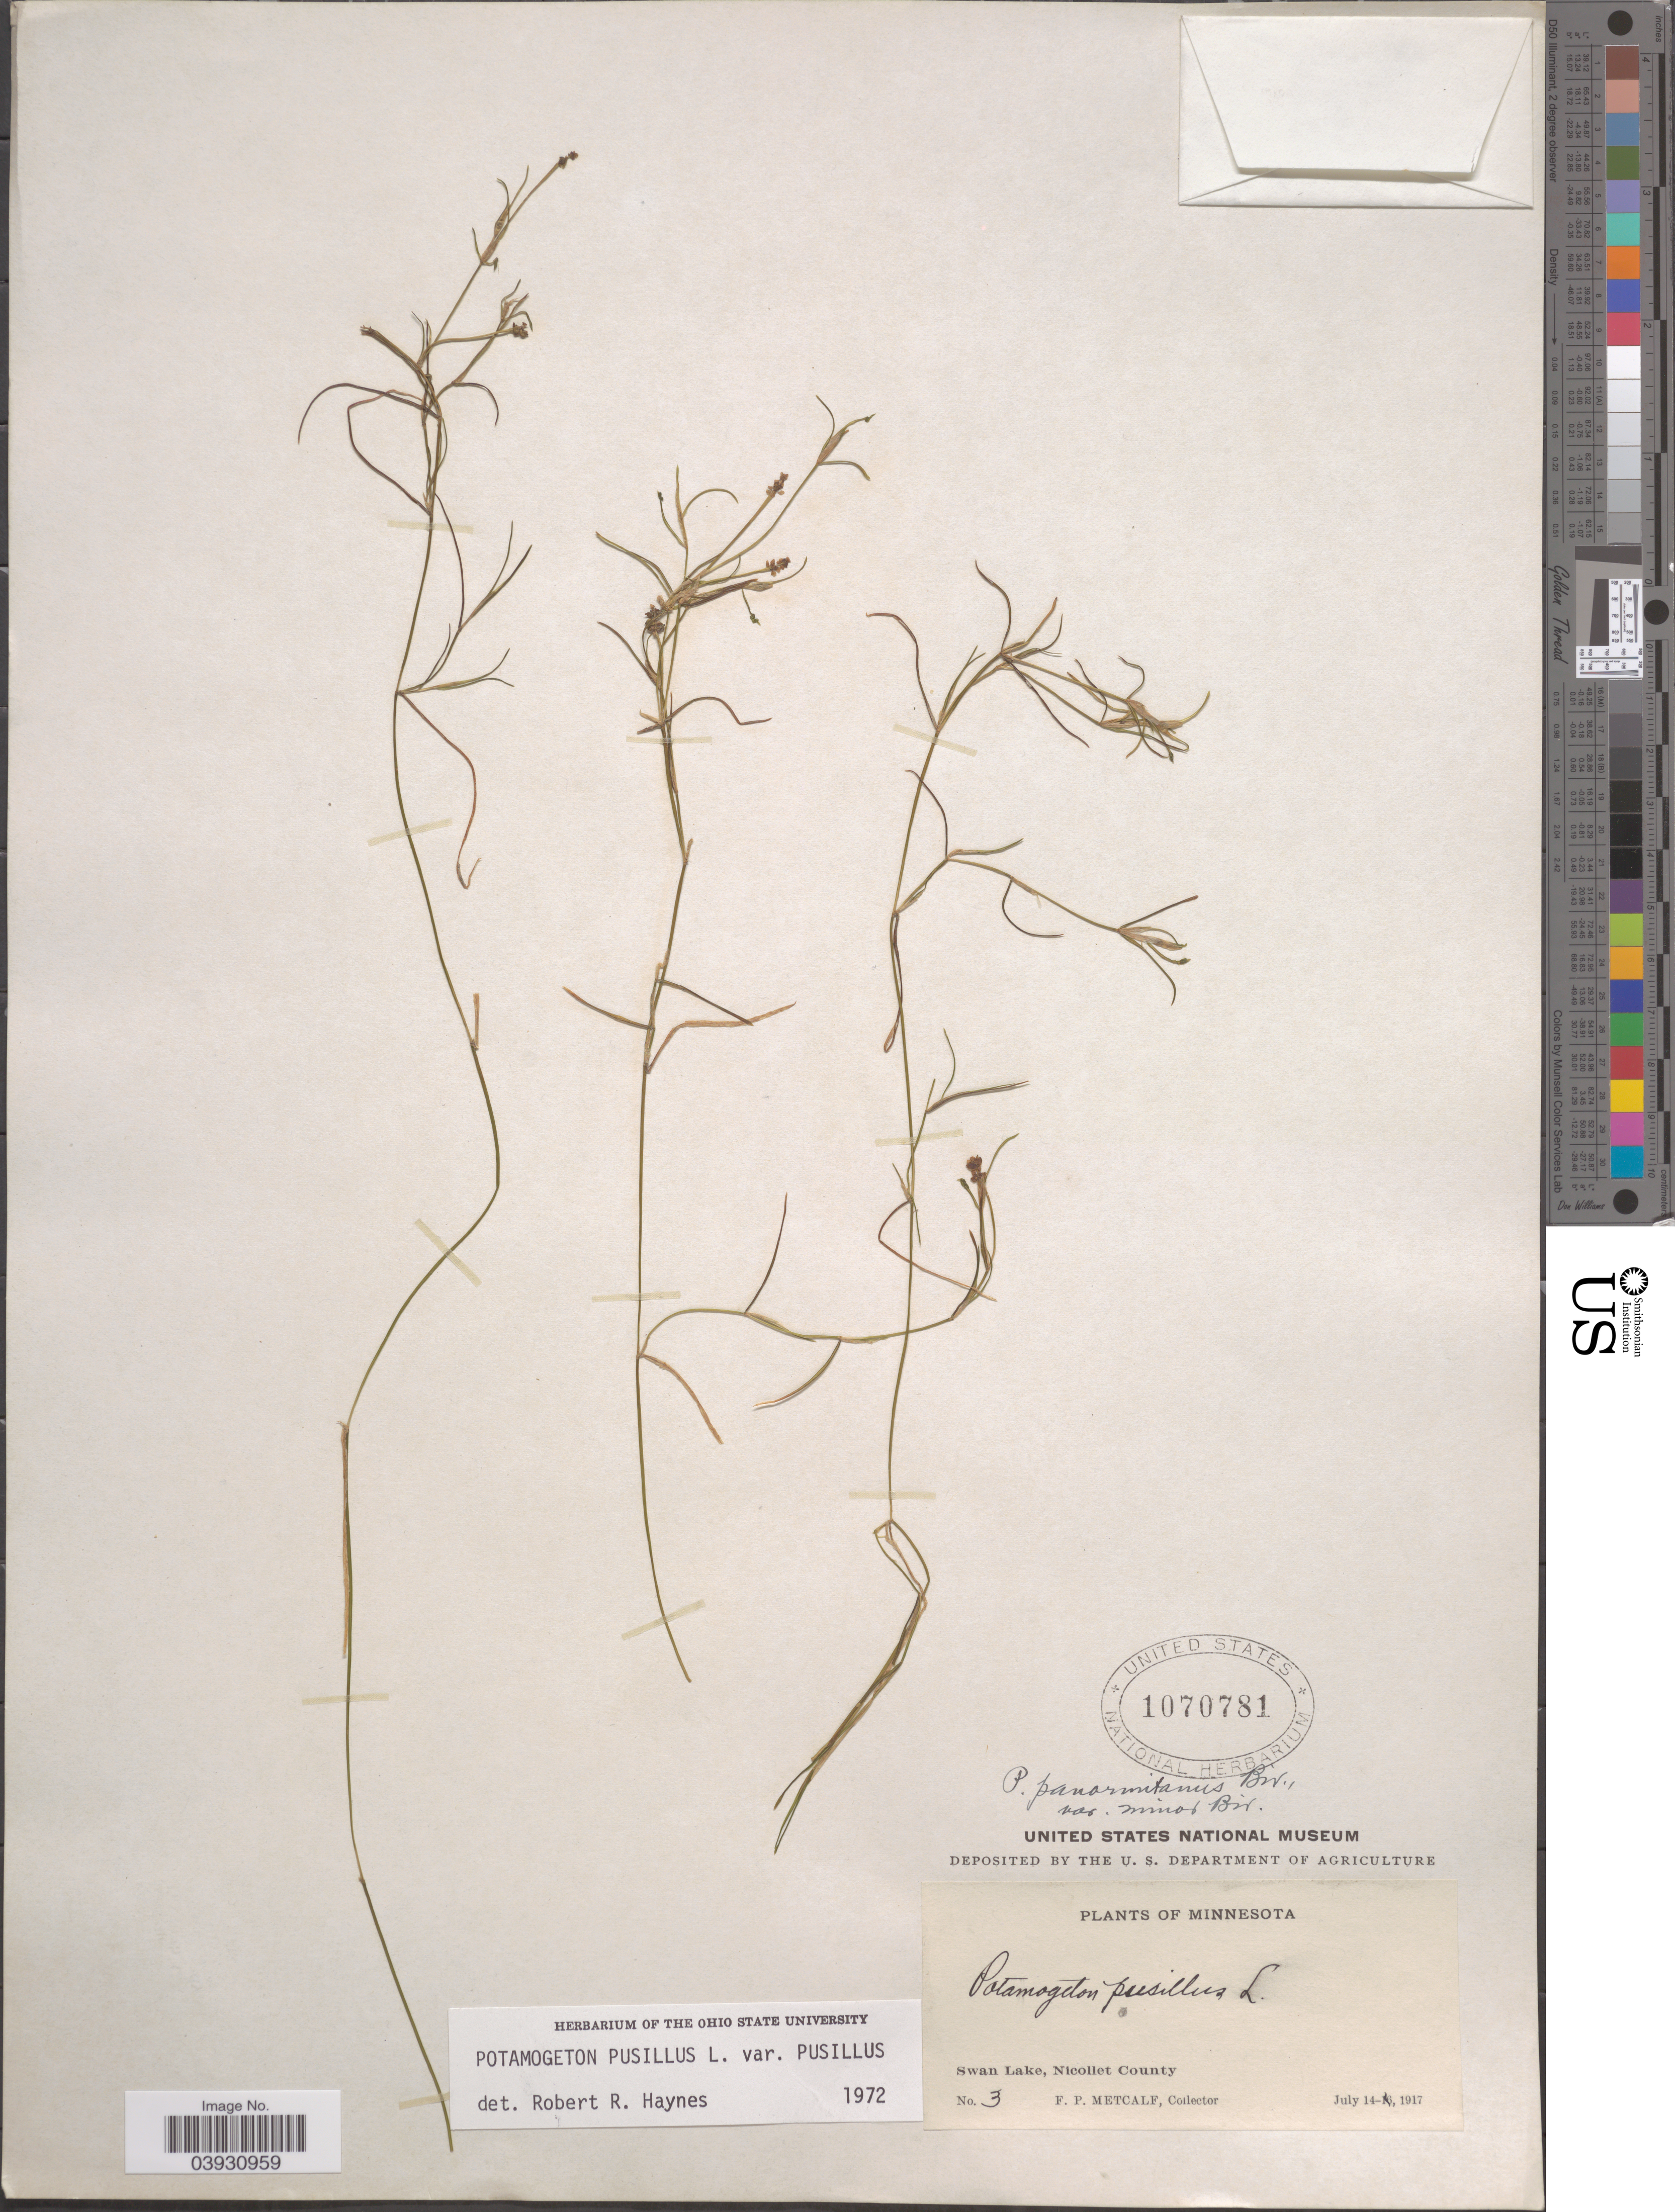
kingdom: Plantae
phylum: Tracheophyta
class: Liliopsida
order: Alismatales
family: Potamogetonaceae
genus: Potamogeton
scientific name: Potamogeton pusillus var. pusillus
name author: L.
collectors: F. Metcalf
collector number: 3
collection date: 1917-07-14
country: United States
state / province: Minnesota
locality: Swan Lake, Nicollet County.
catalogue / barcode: US 1070781